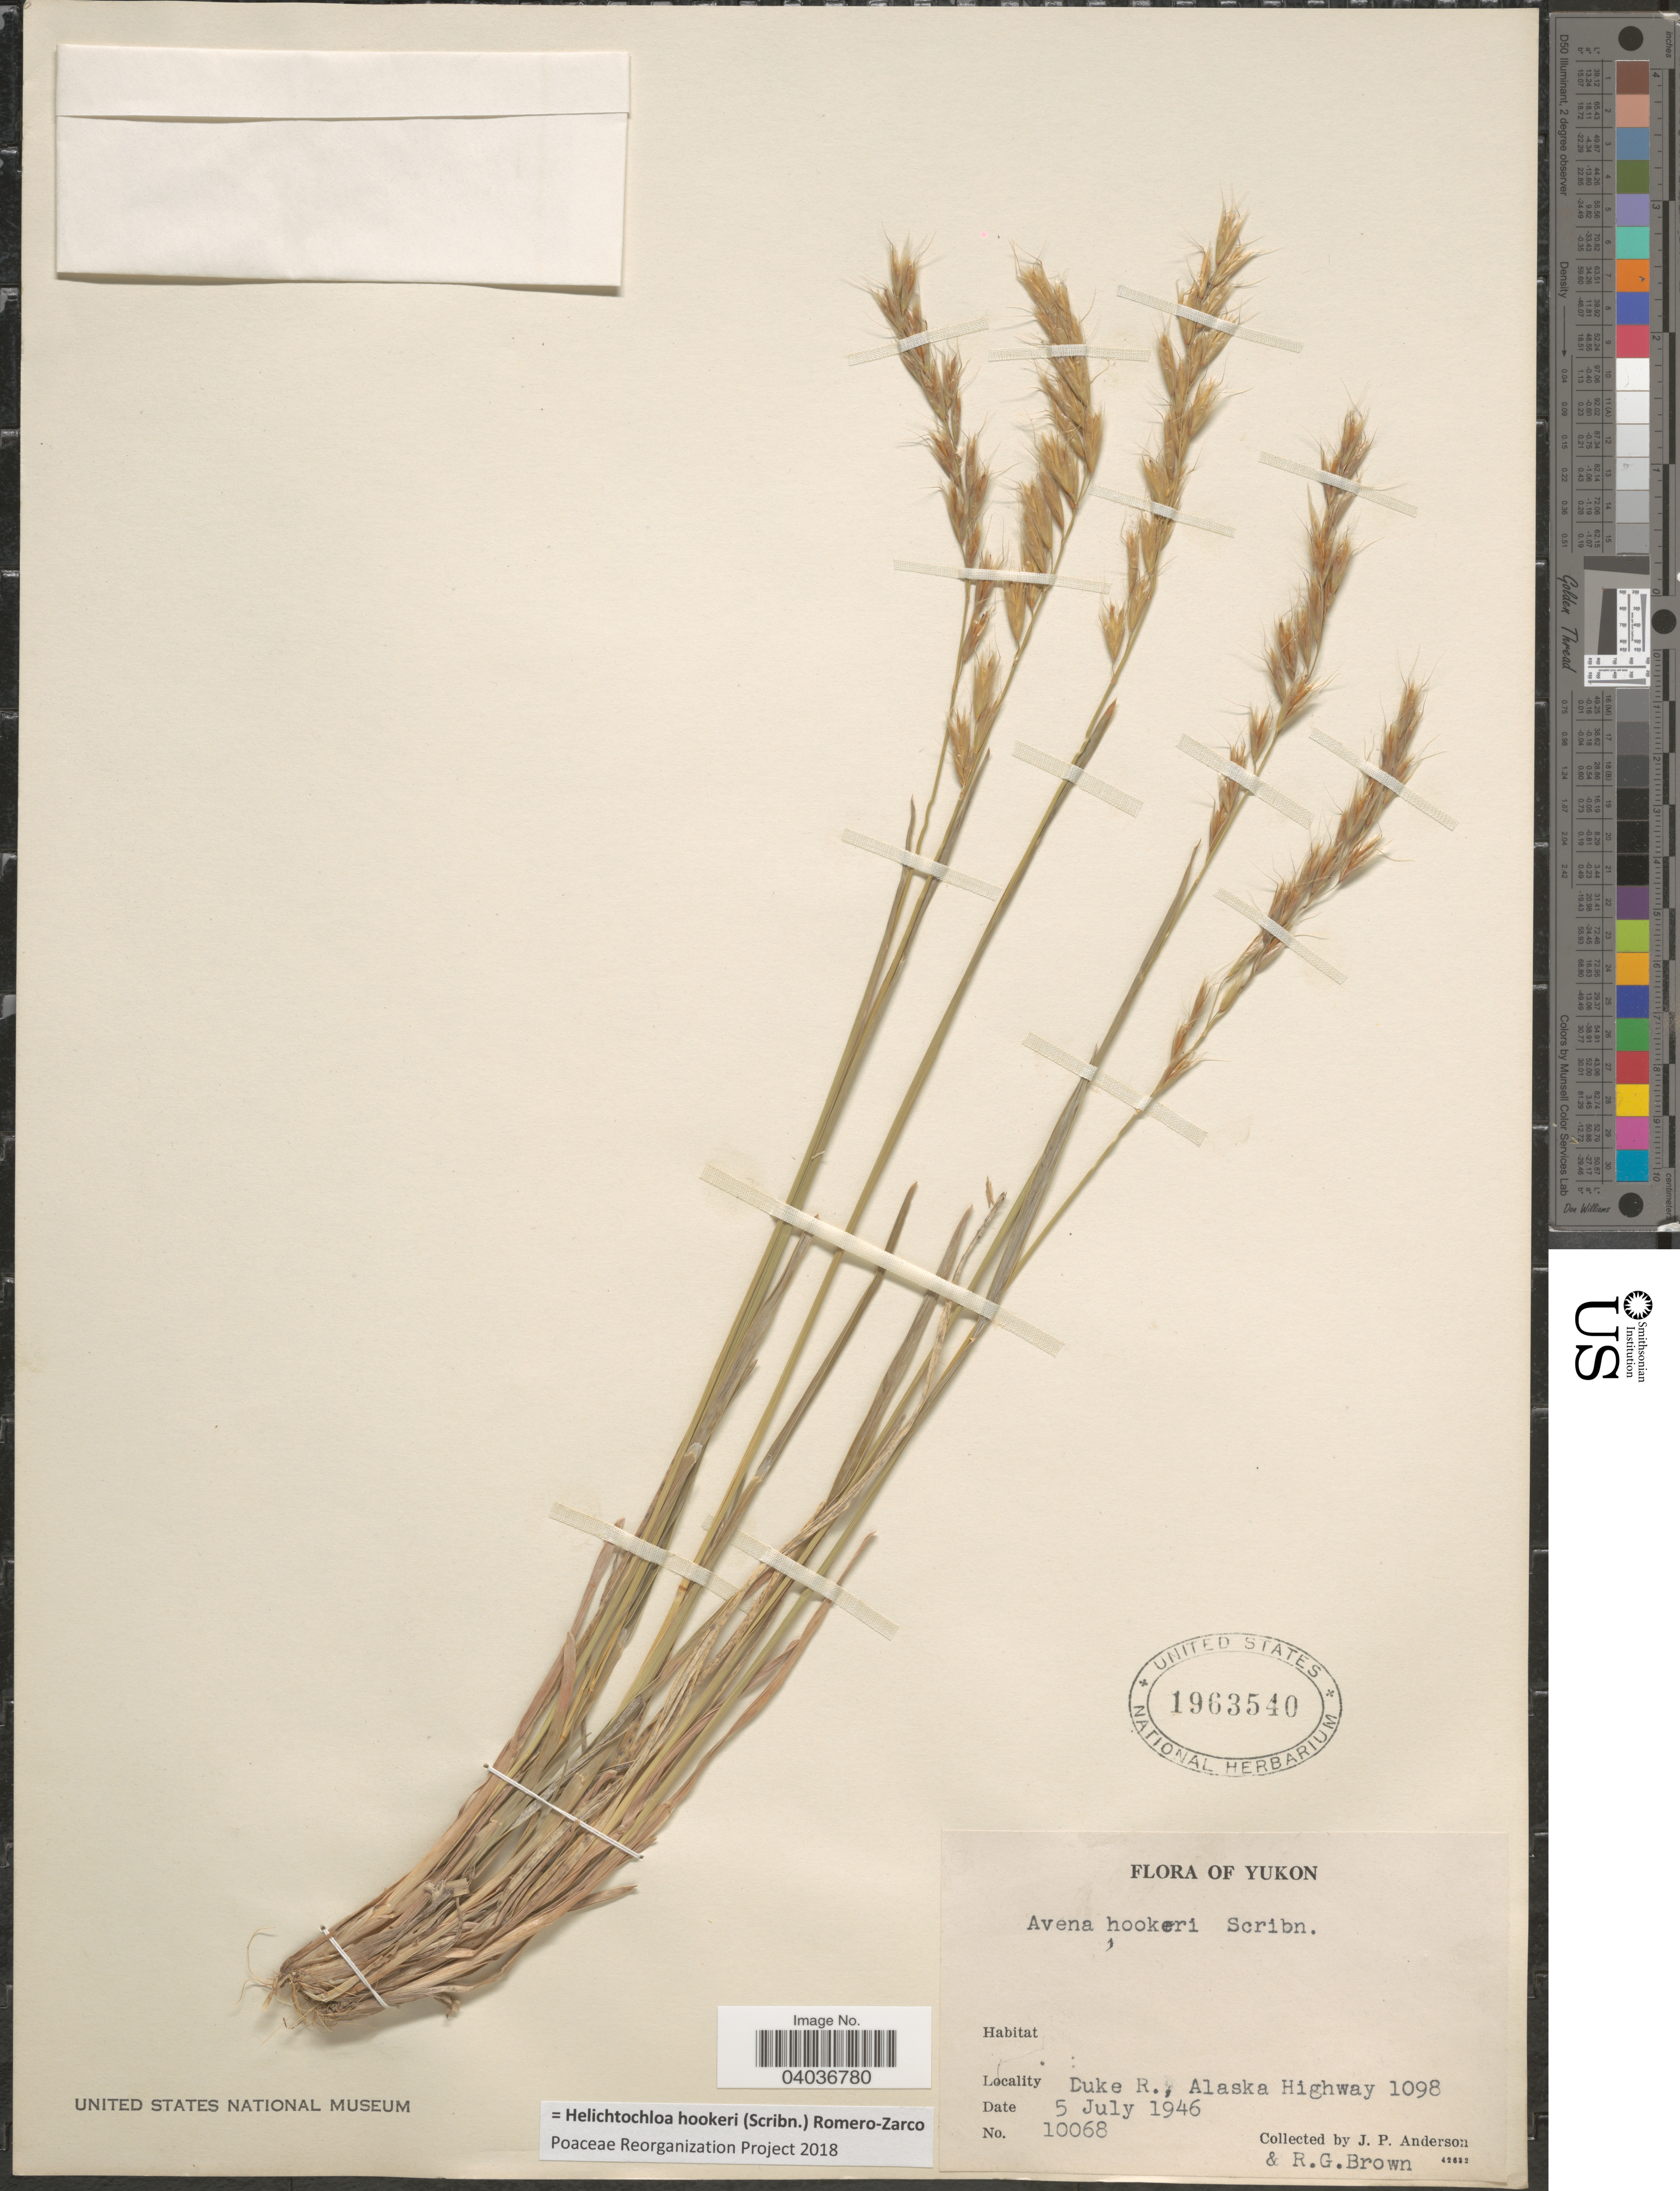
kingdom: Plantae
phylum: Tracheophyta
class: Liliopsida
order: Poales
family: Poaceae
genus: Helictochloa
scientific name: Helictochloa hookeri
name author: (Scribn.) Romero Zarco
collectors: J. P. Anderson & R. G. Brown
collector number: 10068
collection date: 1946-07-05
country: Canada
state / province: Yukon Territory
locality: Yukon. Duke R., Alaska Highway 1098.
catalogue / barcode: US 1963540